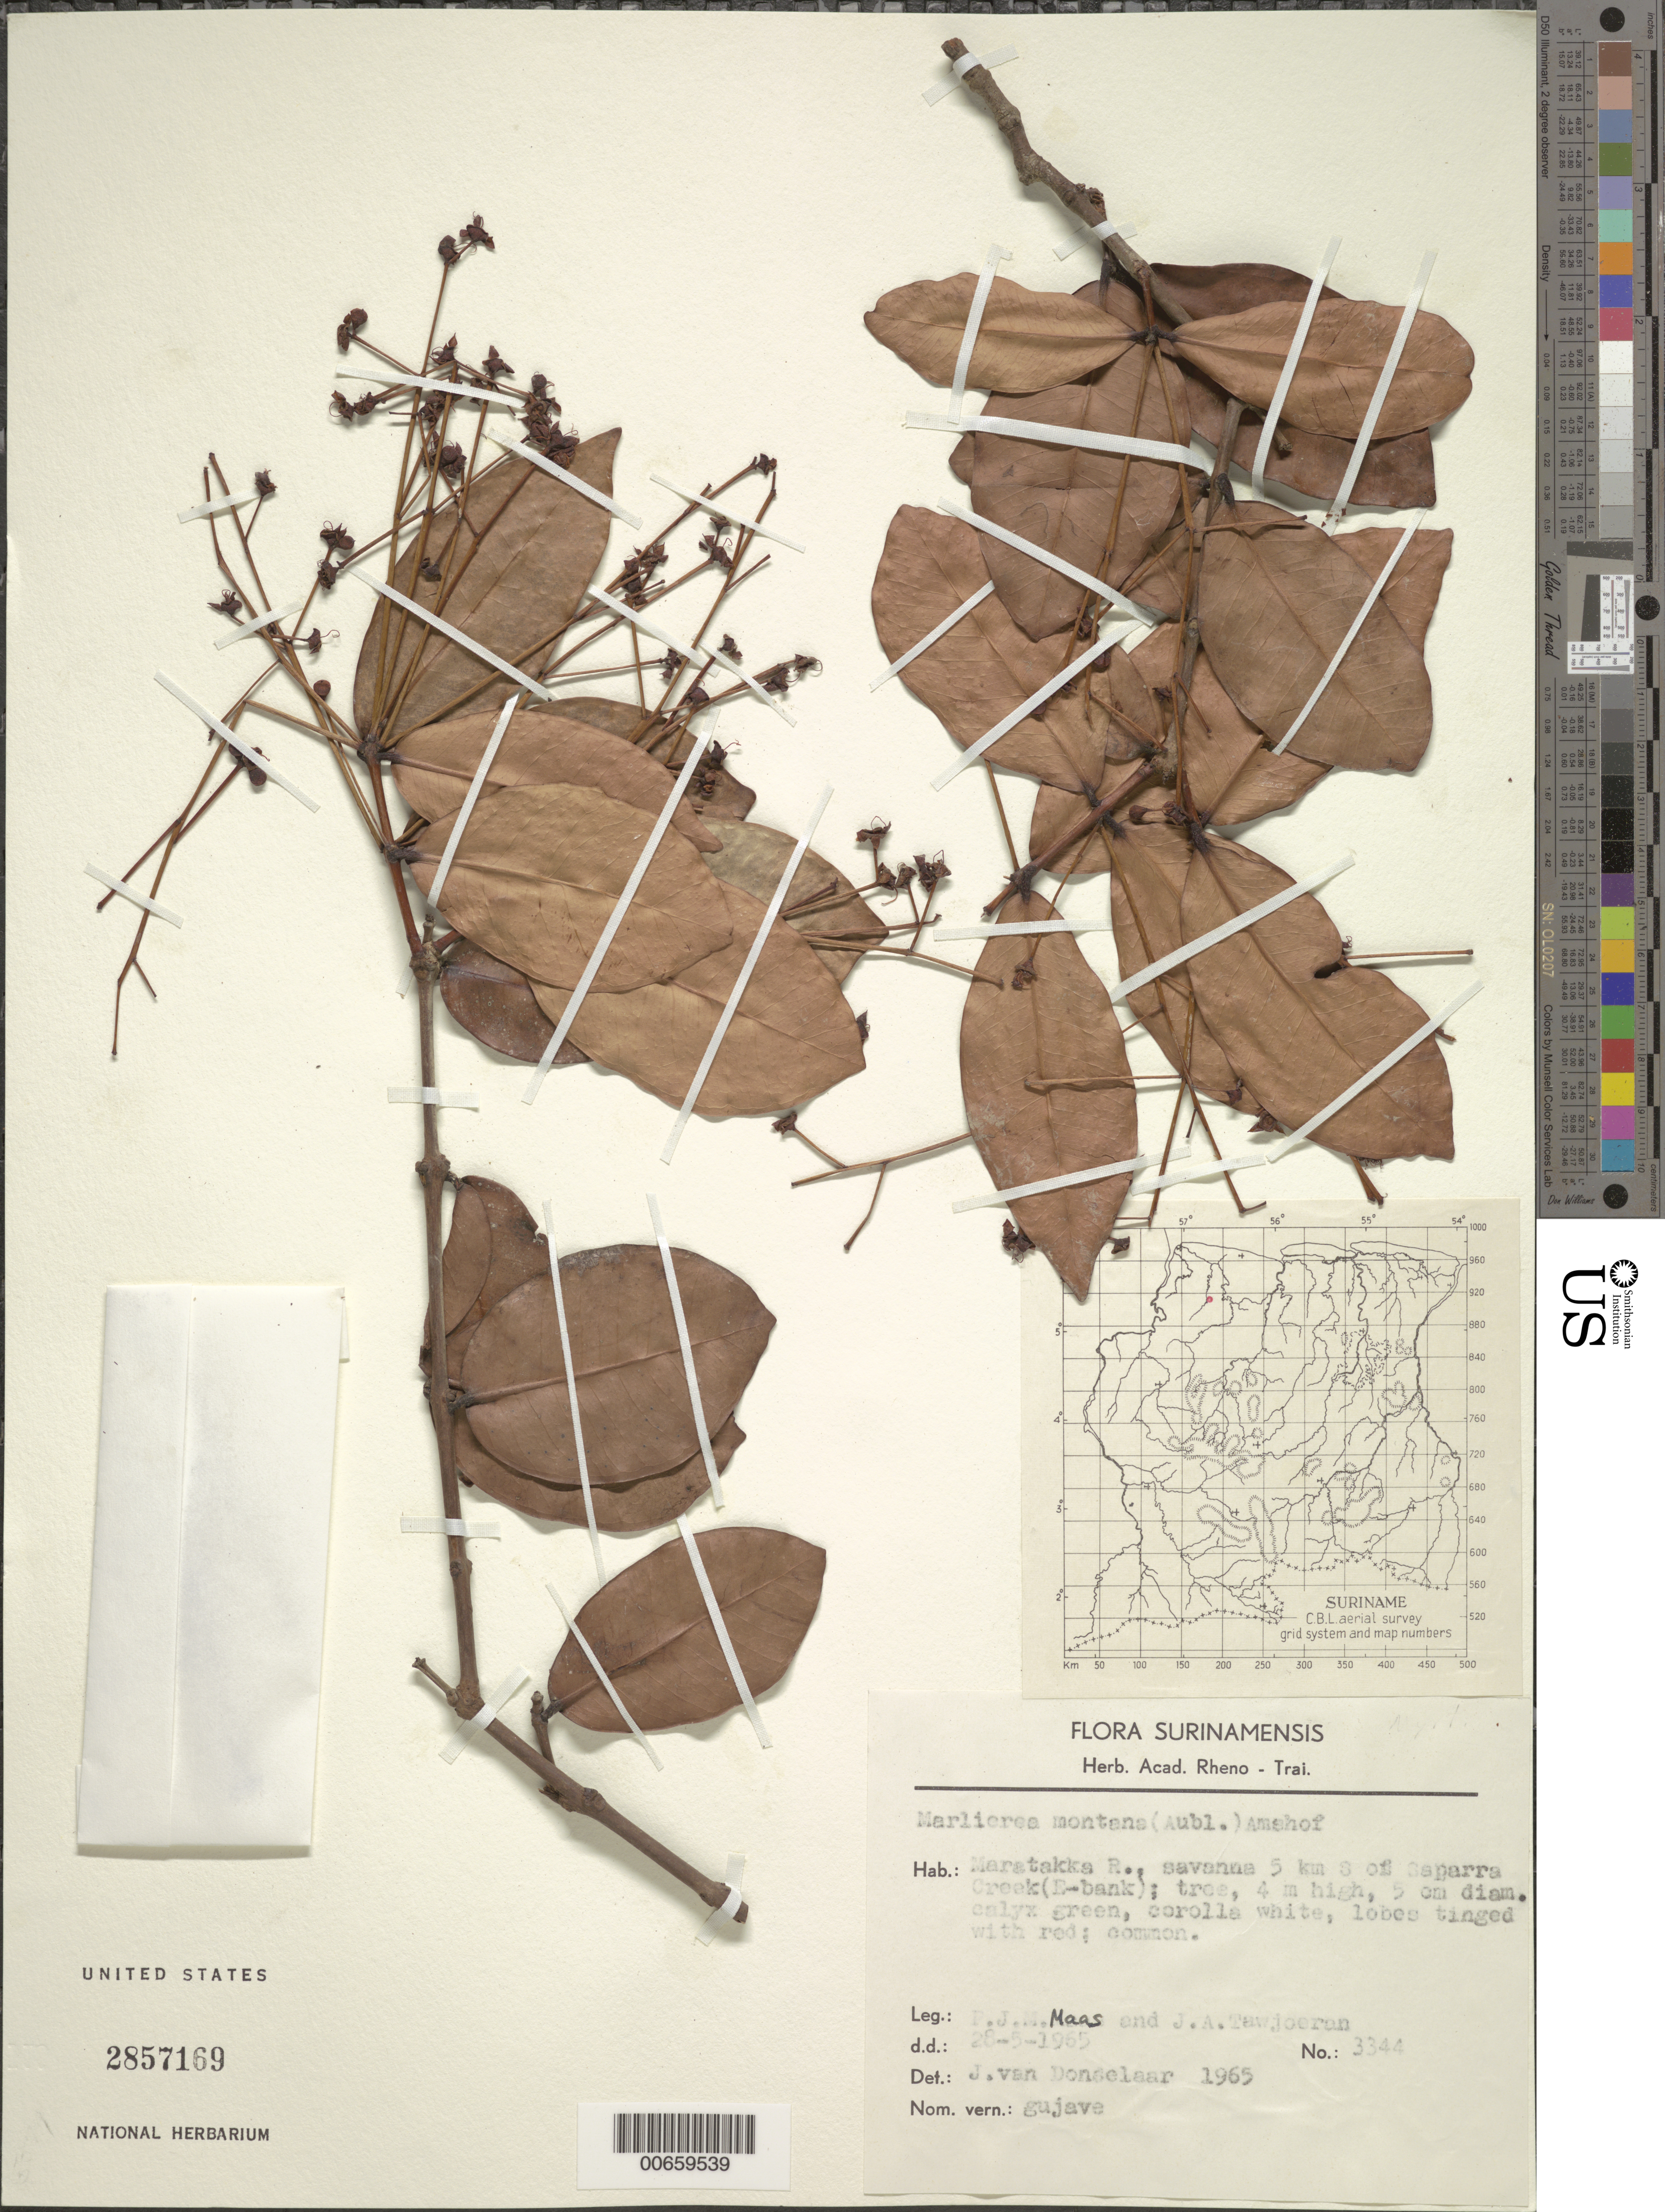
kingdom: Plantae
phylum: Tracheophyta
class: Magnoliopsida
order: Myrtales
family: Myrtaceae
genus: Myrcia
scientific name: Myrcia neomontana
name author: E. Lucas & C.E. Wilson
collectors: P. Maas & J. Tawjoeran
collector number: LBB 3344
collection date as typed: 28-May-65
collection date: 1965-05-28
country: Suriname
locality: Maratakka R., Saparra Creek, 5 km S of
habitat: Savanna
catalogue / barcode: US 2857169